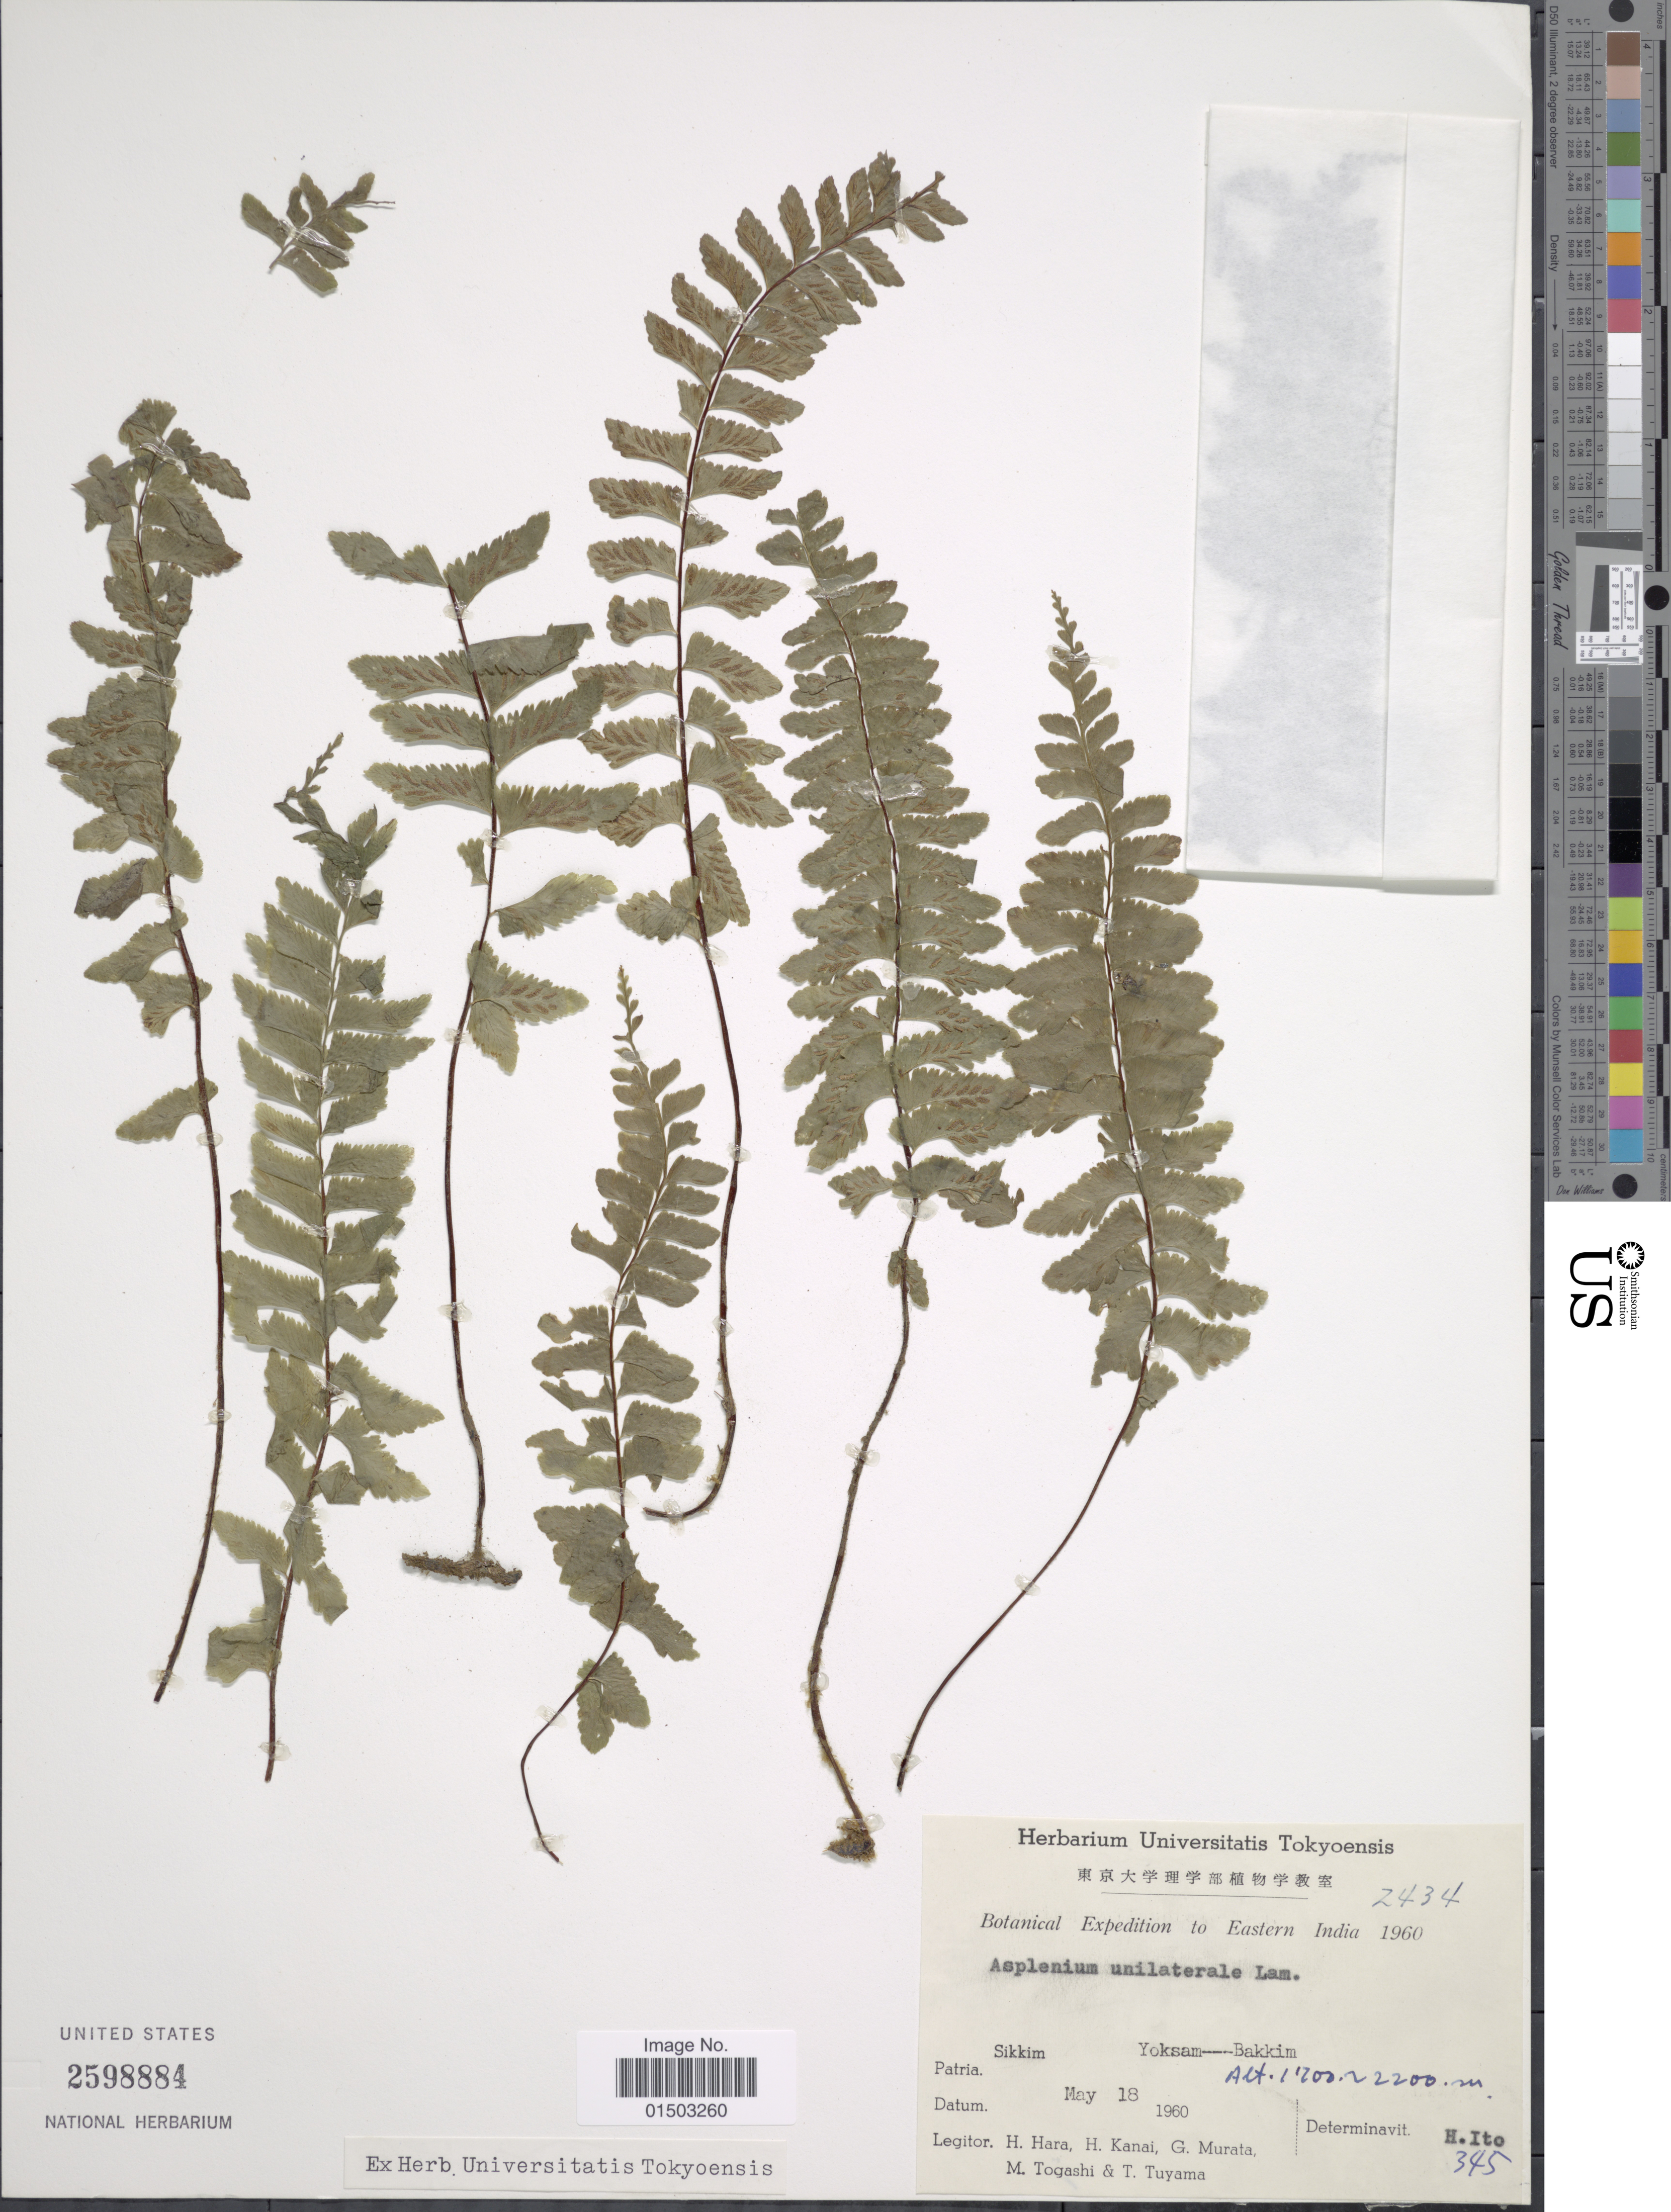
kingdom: Plantae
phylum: Tracheophyta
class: Polypodiopsida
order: Polypodiales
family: Aspleniaceae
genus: Hymenasplenium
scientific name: Hymenasplenium unilaterale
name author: (Lam.) Hayata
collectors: H. Hara, H. Kanai, G. Murata & M. Togashi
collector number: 2434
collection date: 1960-05-18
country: India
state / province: Sikkim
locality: Sikkim, Yoksam, Bakkim. Eastern India.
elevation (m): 1200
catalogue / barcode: US 2598884